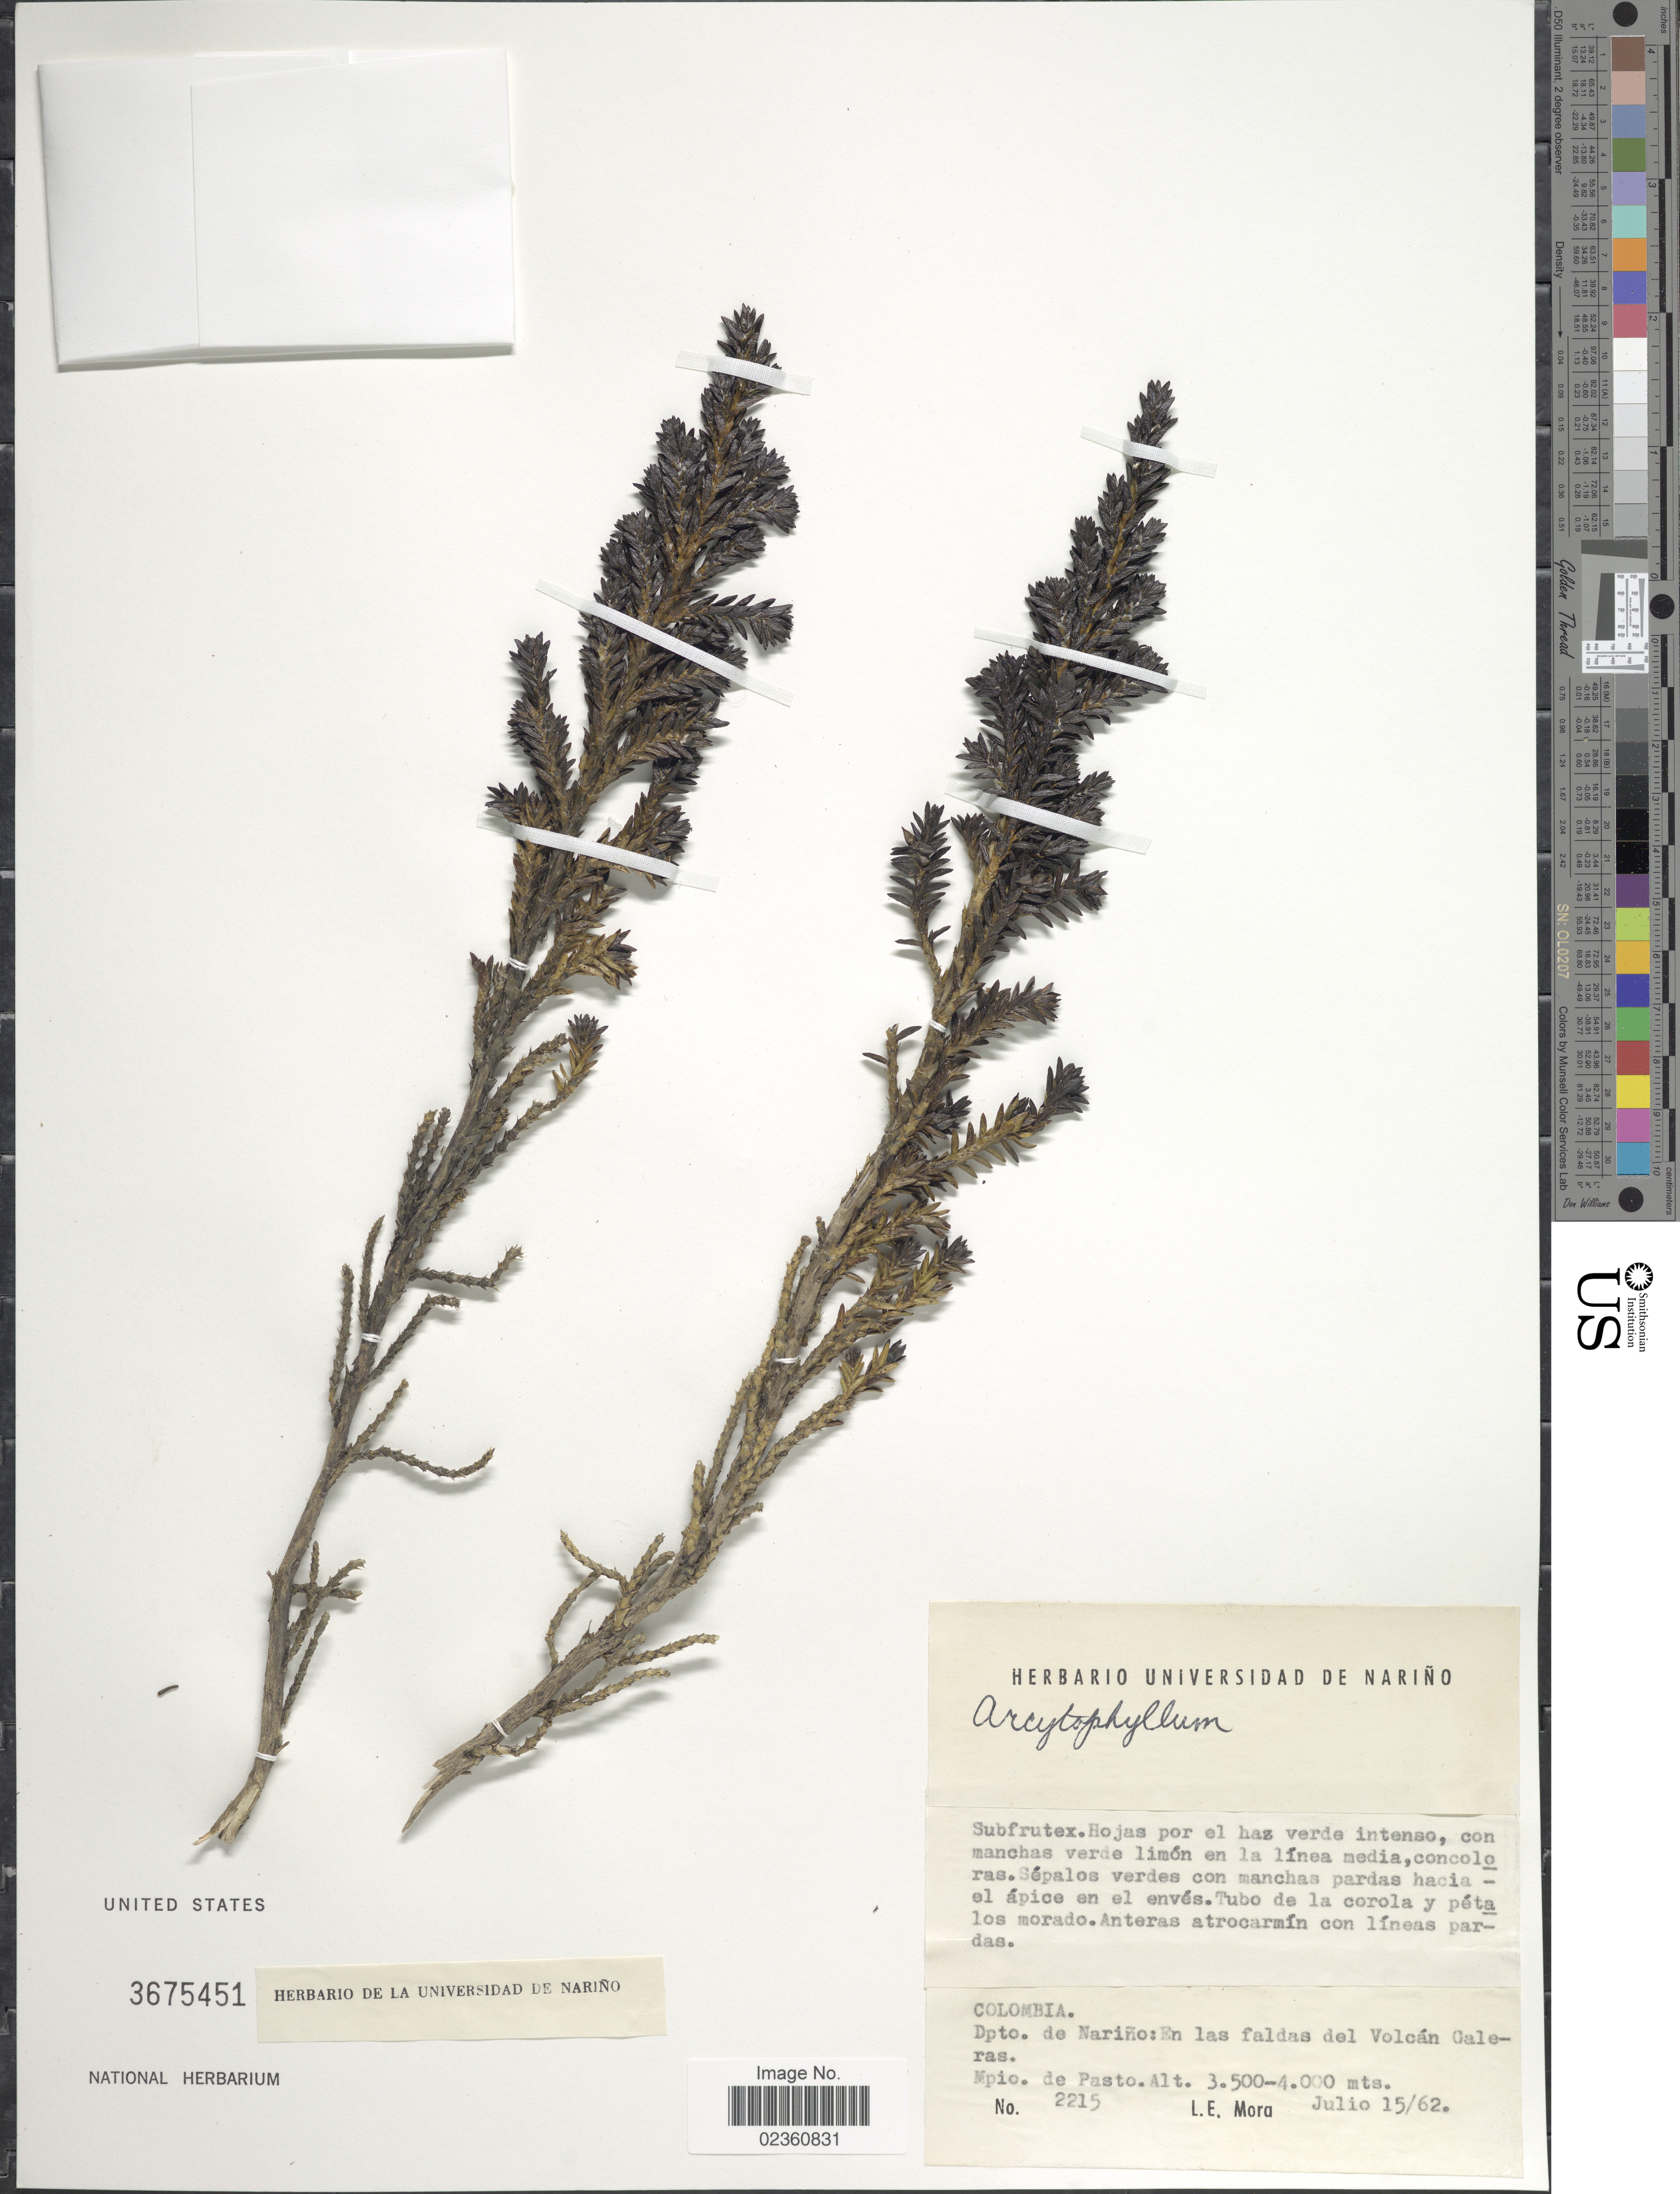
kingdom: Plantae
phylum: Tracheophyta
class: Magnoliopsida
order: Gentianales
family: Rubiaceae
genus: Arcytophyllum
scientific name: Arcytophyllum sp.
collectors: L. Mora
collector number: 2215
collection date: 1962-07-15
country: Colombia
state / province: Nariño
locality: Dpto de Nariño: En las faldas del Volcán Caleras, Mpio. de Pasto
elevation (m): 3500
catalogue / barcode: US 3675451